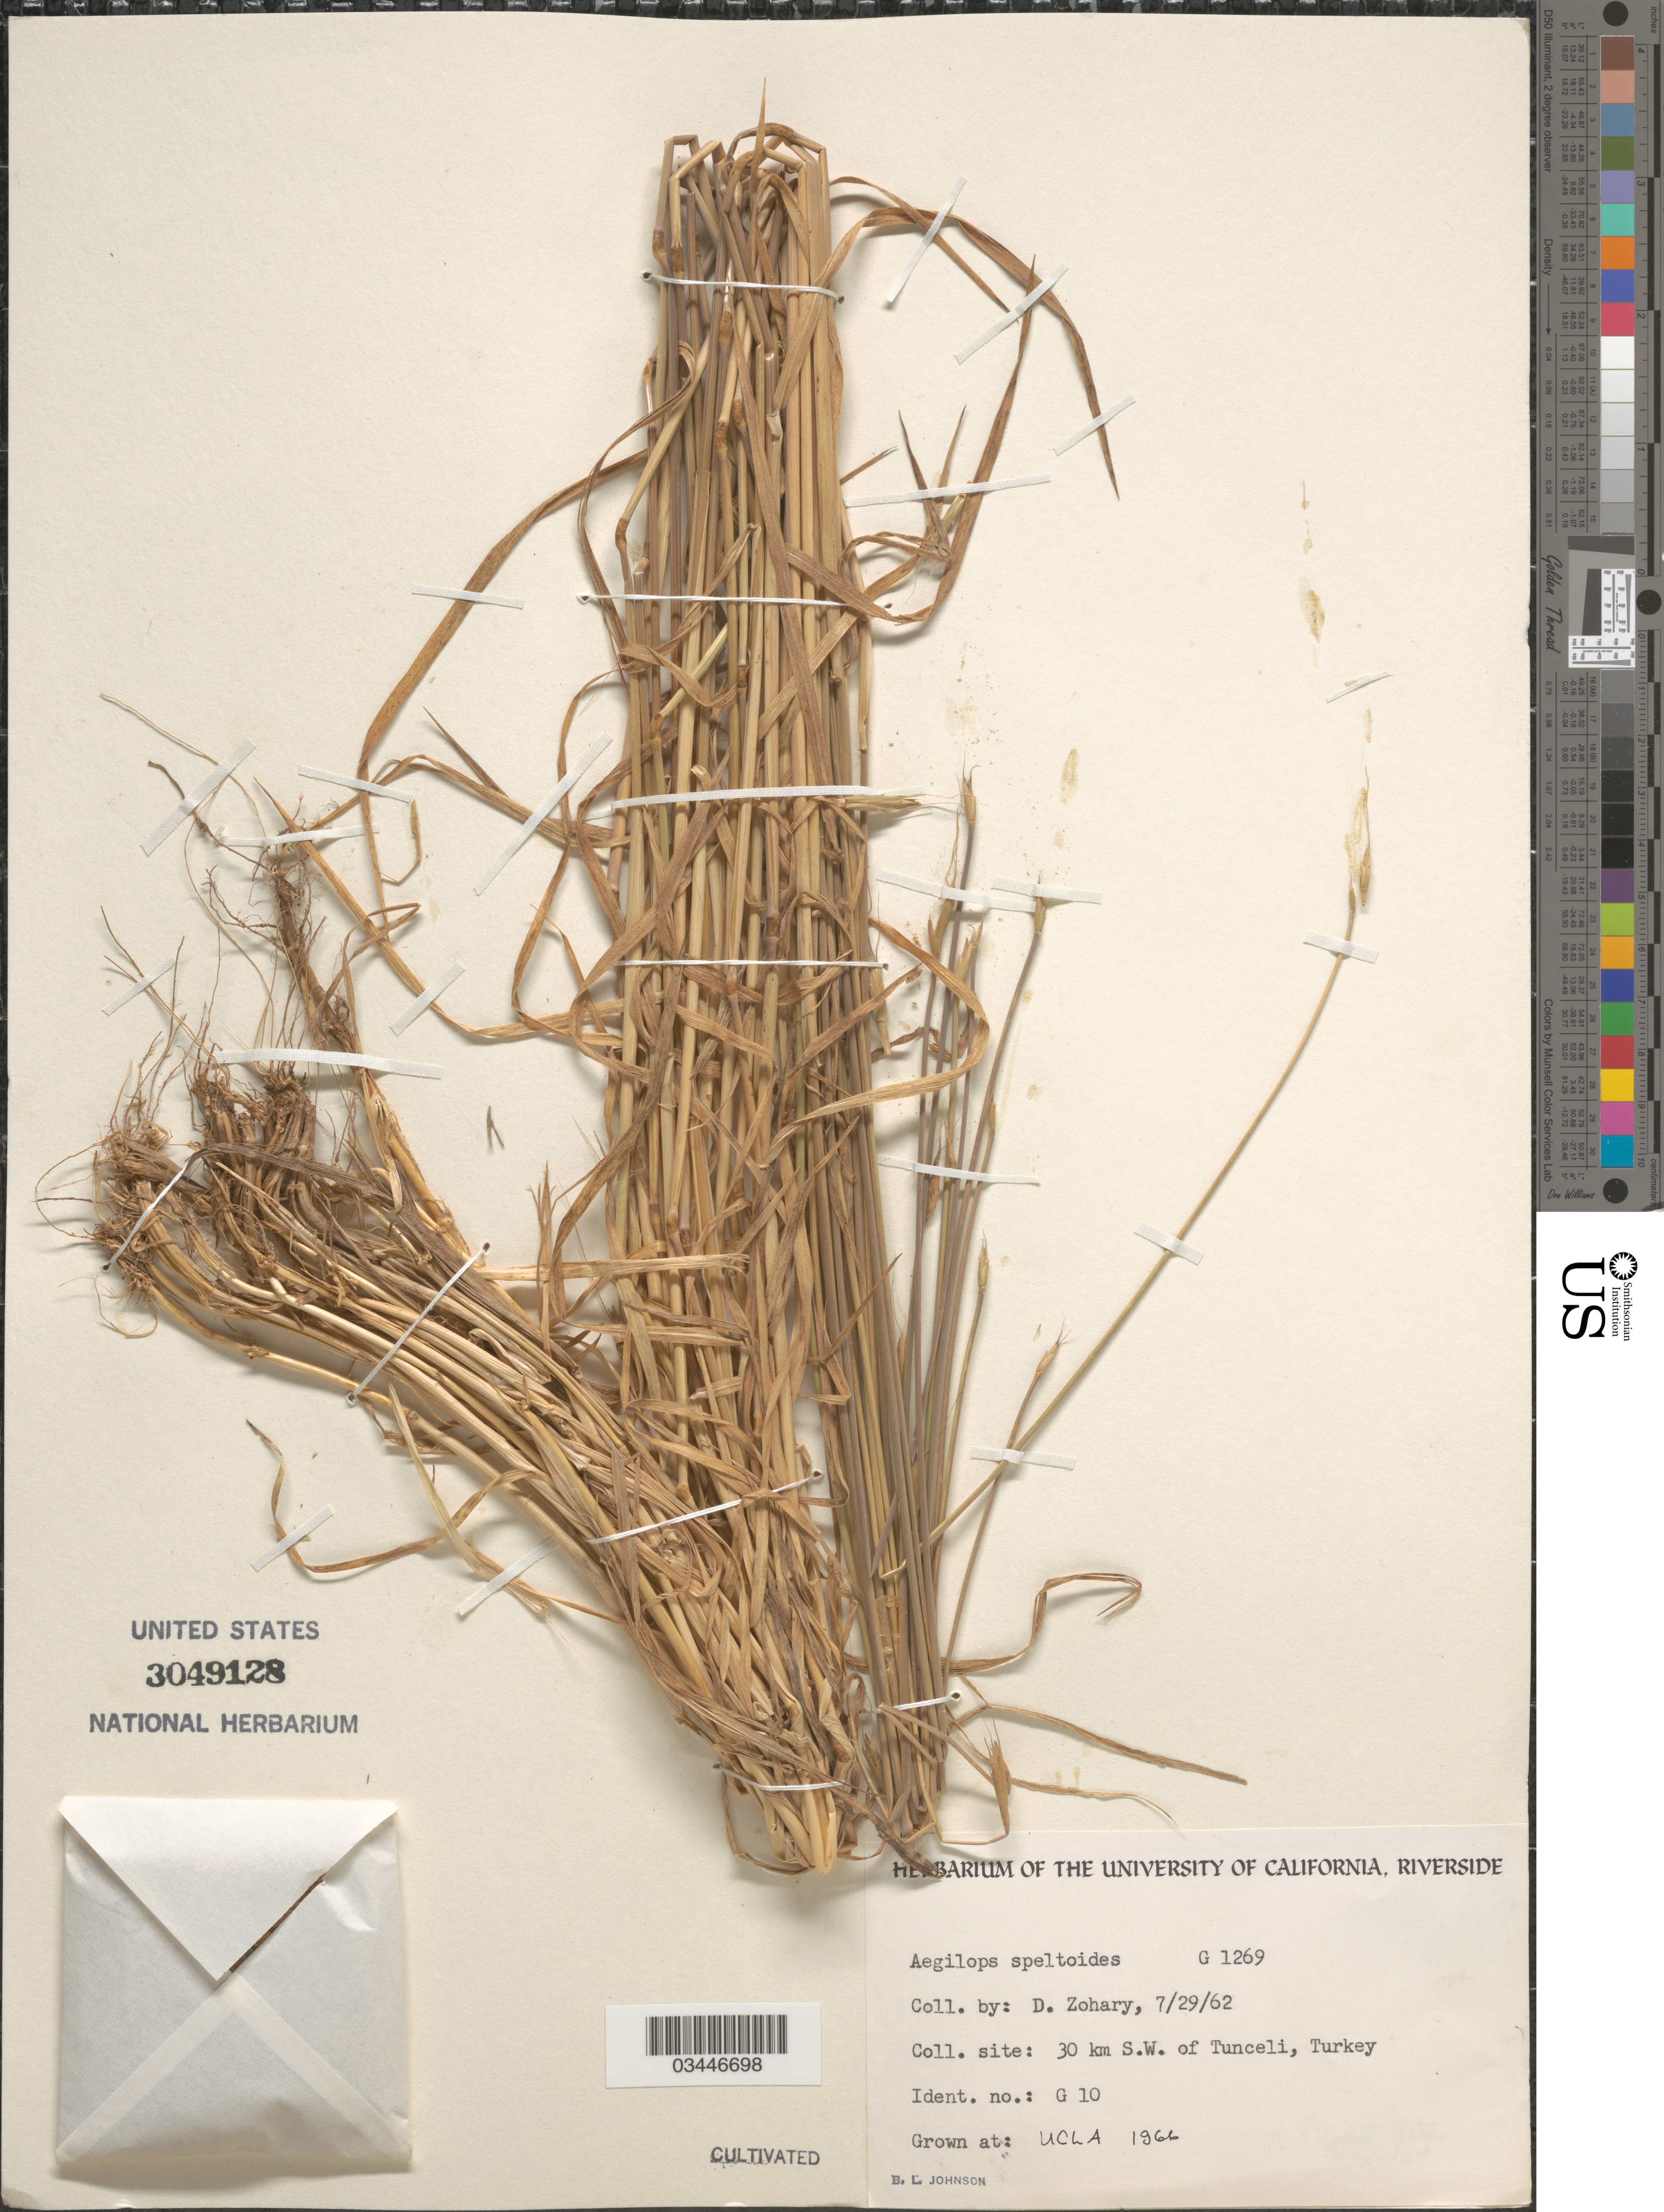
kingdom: Plantae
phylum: Tracheophyta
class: Liliopsida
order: Poales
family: Poaceae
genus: Aegilops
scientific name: Aegilops speltoides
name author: Tausch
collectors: B. Johnson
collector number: G1269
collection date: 1966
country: United States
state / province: California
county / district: Los Angeles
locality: UCLA.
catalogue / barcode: US 3049128